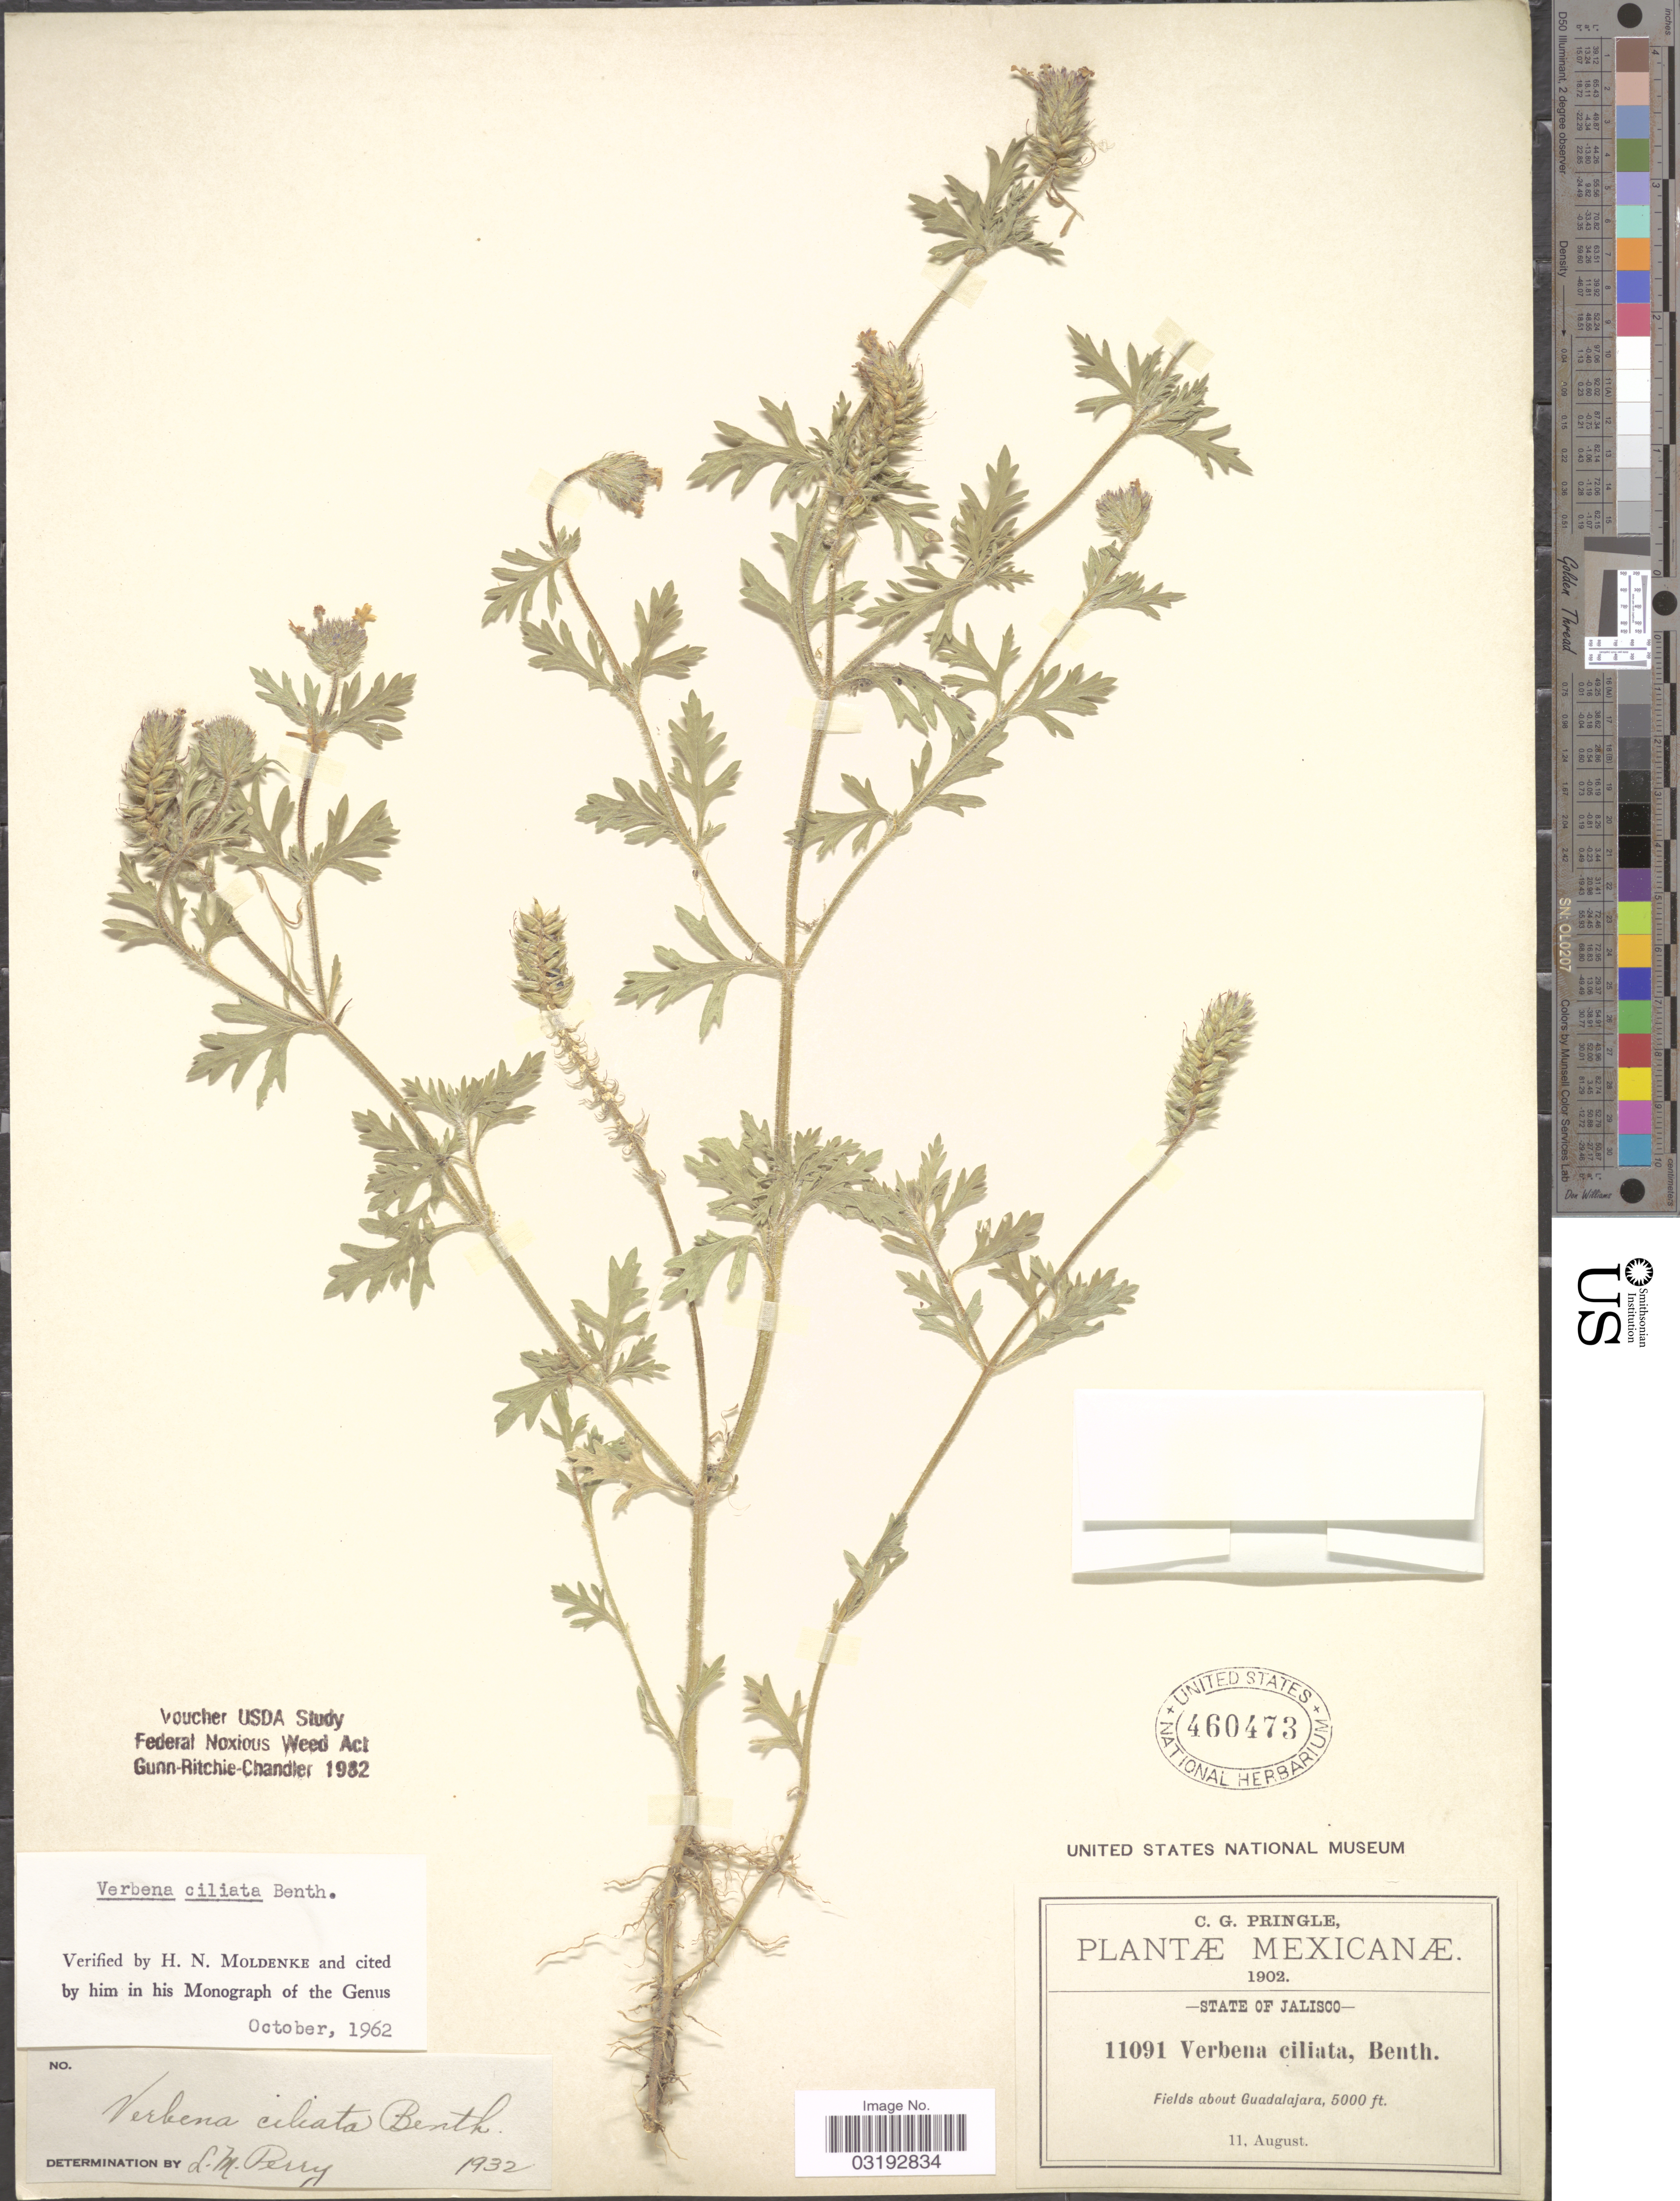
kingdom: Plantae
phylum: Tracheophyta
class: Magnoliopsida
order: Lamiales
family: Verbenaceae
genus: Verbena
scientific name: Verbena ciliata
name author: Benth.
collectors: C. G. Pringle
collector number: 11091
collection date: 1902-08-11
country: Mexico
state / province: Jalisco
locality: About Guadalajara.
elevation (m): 1524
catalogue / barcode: US 460473